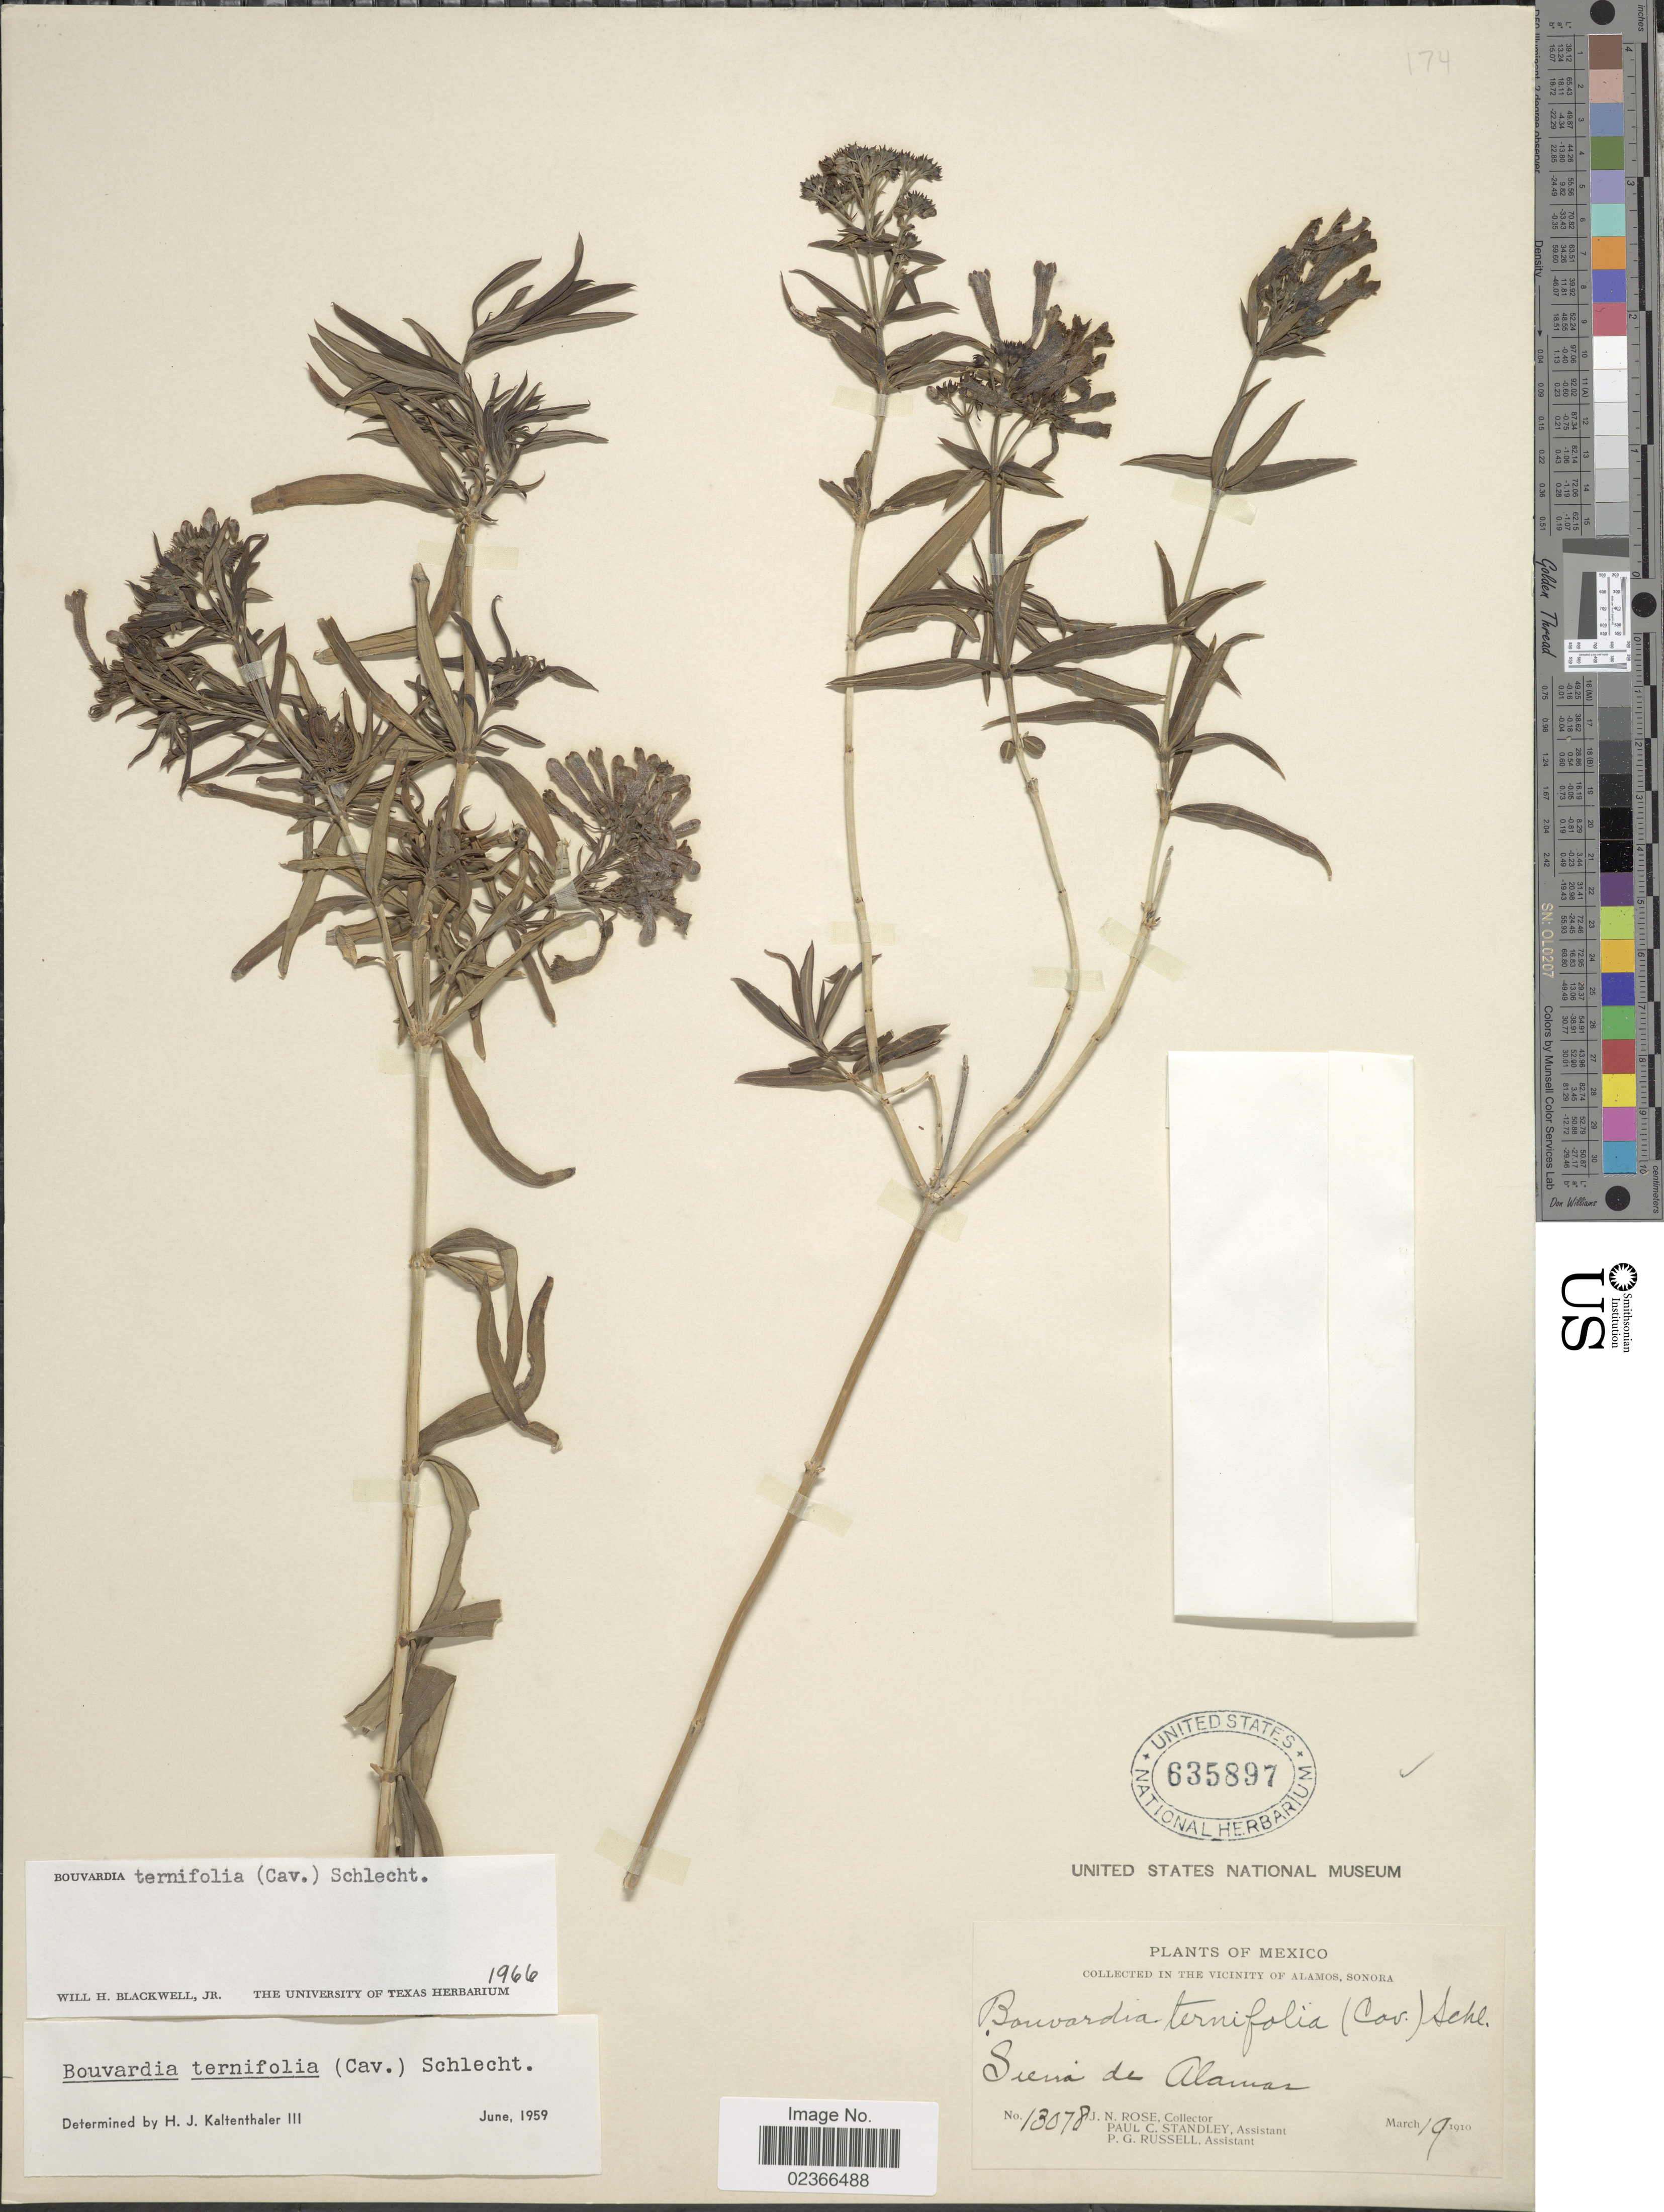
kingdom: Plantae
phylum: Tracheophyta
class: Magnoliopsida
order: Gentianales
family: Rubiaceae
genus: Bouvardia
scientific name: Bouvardia ternifolia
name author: (Cav.) Schltdl.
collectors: J. N. Rose, P. C. Standley & P. G. Russell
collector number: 13078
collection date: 1910-03-19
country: Mexico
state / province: Sonora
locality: In the vicinity of Alamos, Sierra de Alamas.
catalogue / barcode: US 635897